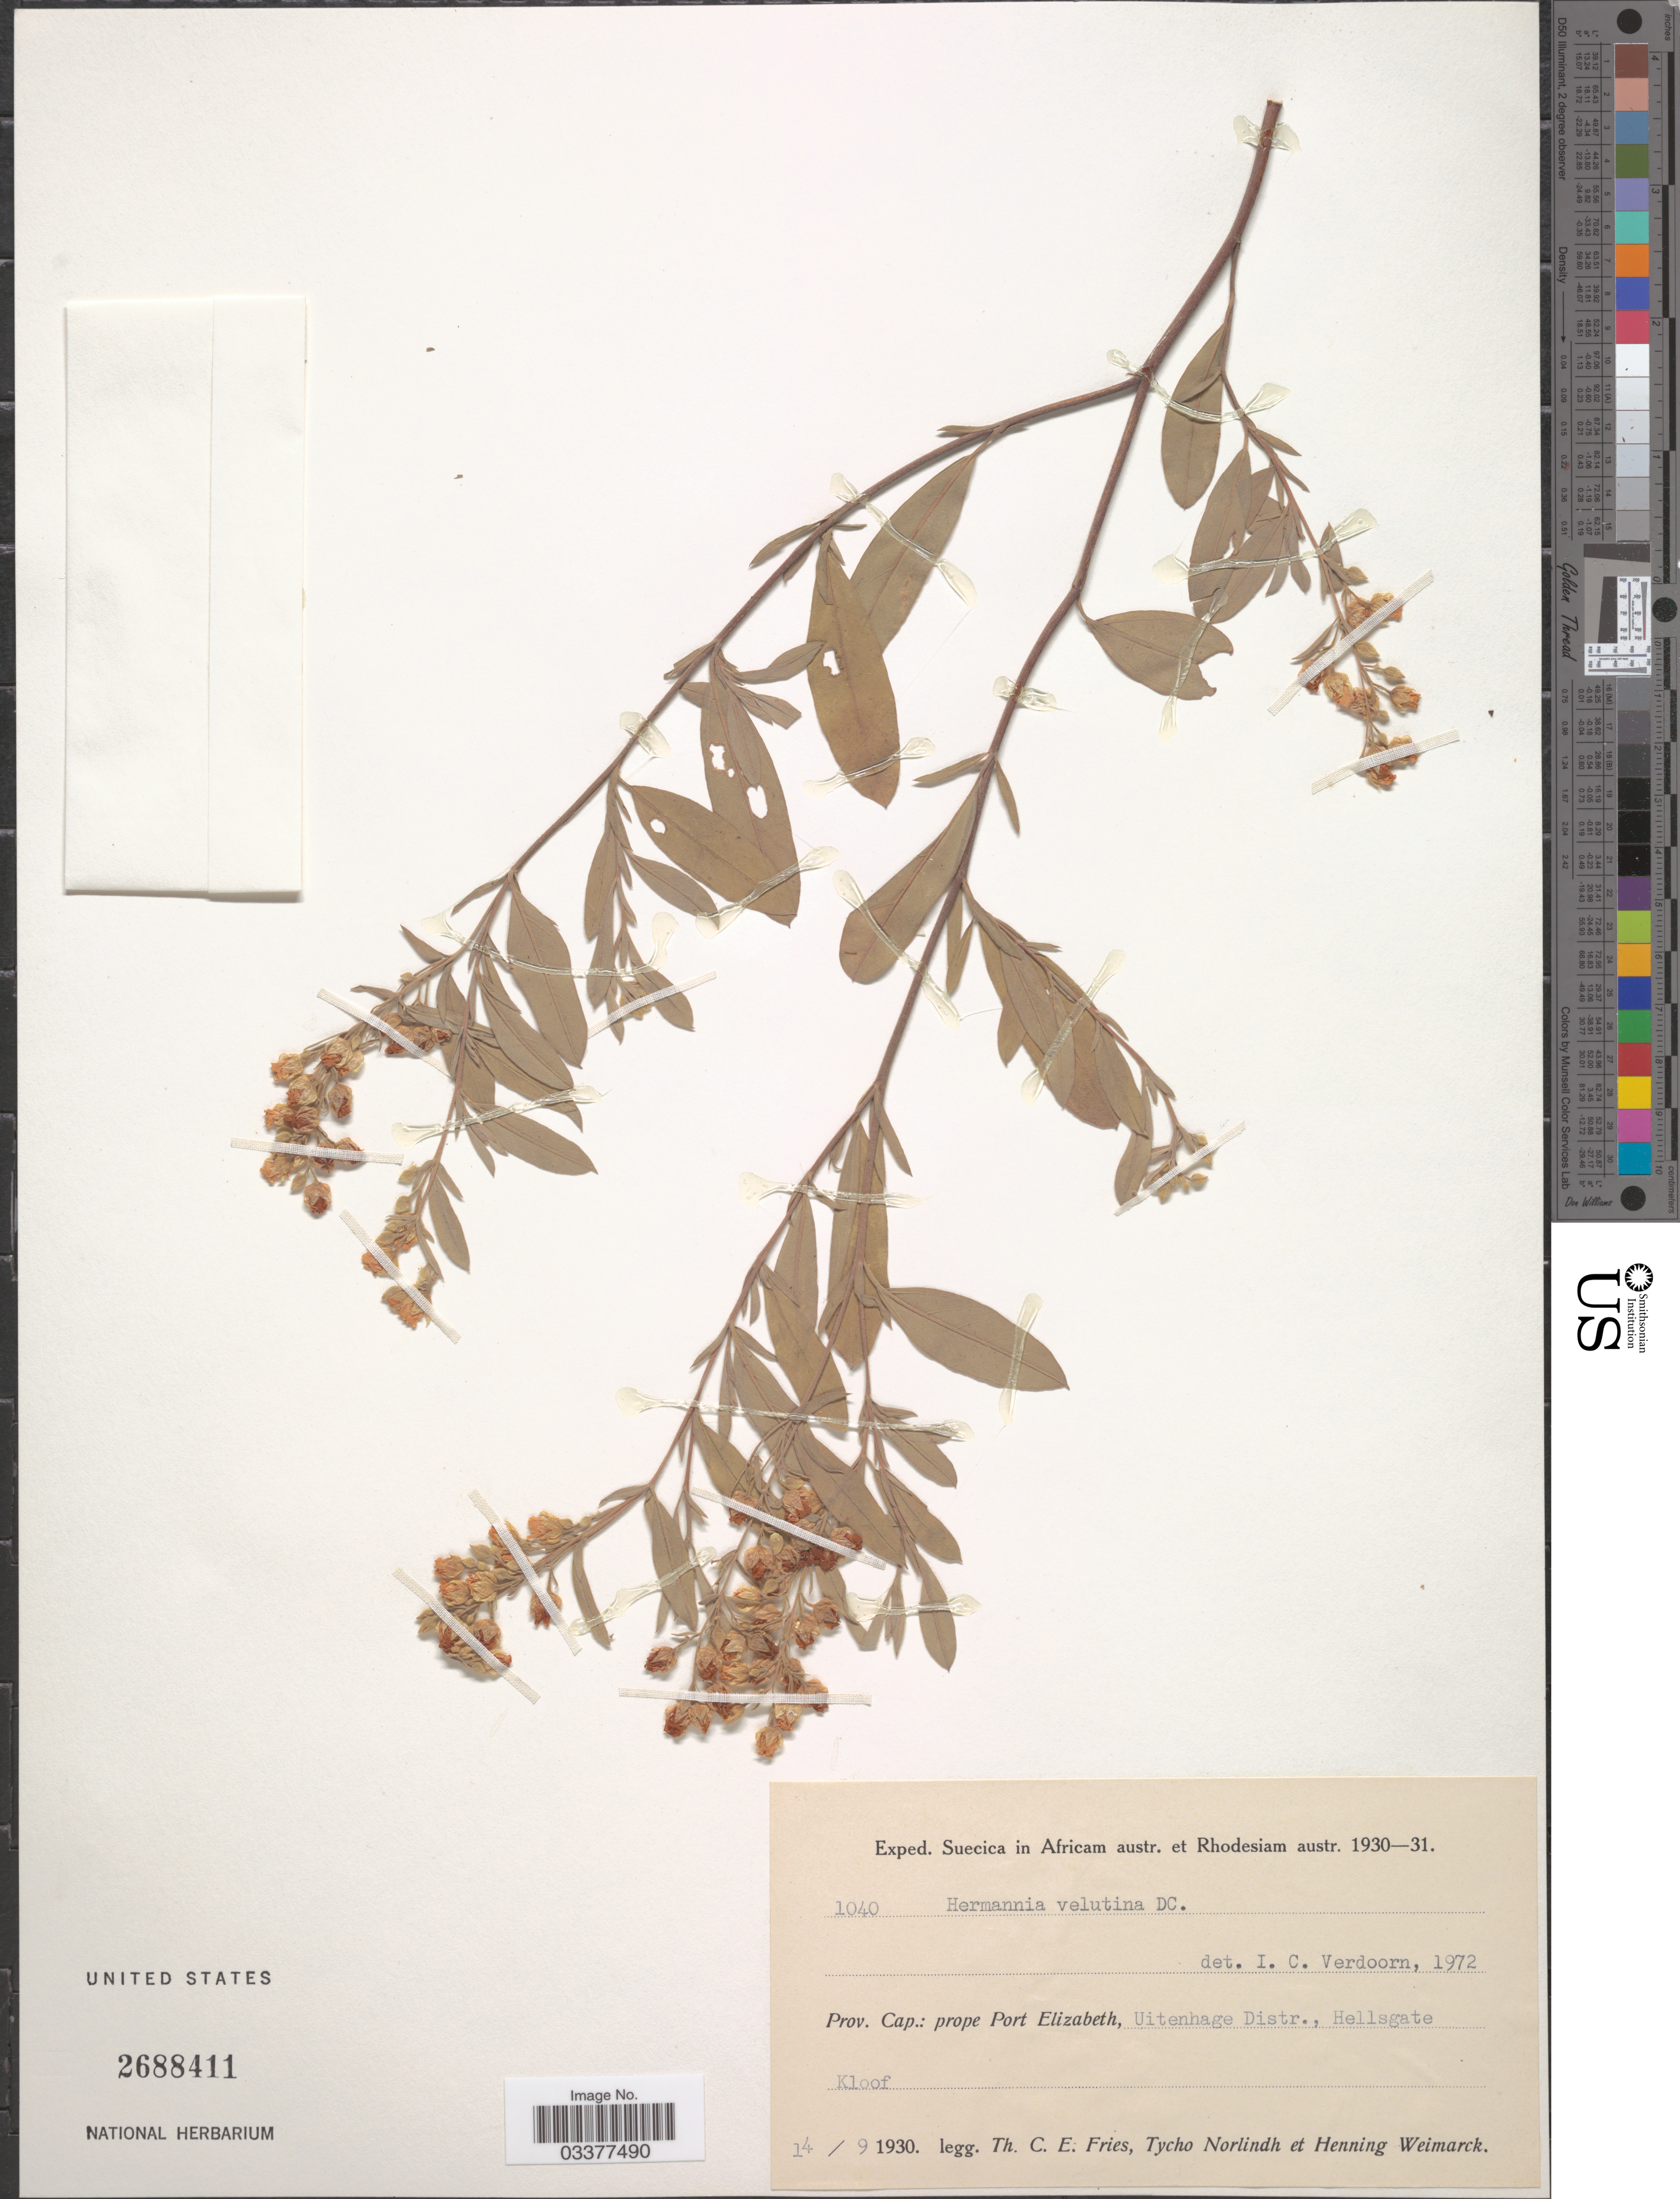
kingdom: Plantae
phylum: Tracheophyta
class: Magnoliopsida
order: Malvales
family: Malvaceae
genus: Hermannia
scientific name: Hermannia velutina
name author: DC.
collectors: T. C. E. Fries, N. T. Norlindh & H. Weimarck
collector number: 1040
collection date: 1930-09-14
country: South Africa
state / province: Eastern Cape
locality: Africam austr. Prov. Cap.: prope Port Elizabeth, Uitenhage Distr., Hellsgate Kloof.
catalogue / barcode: US 2688411